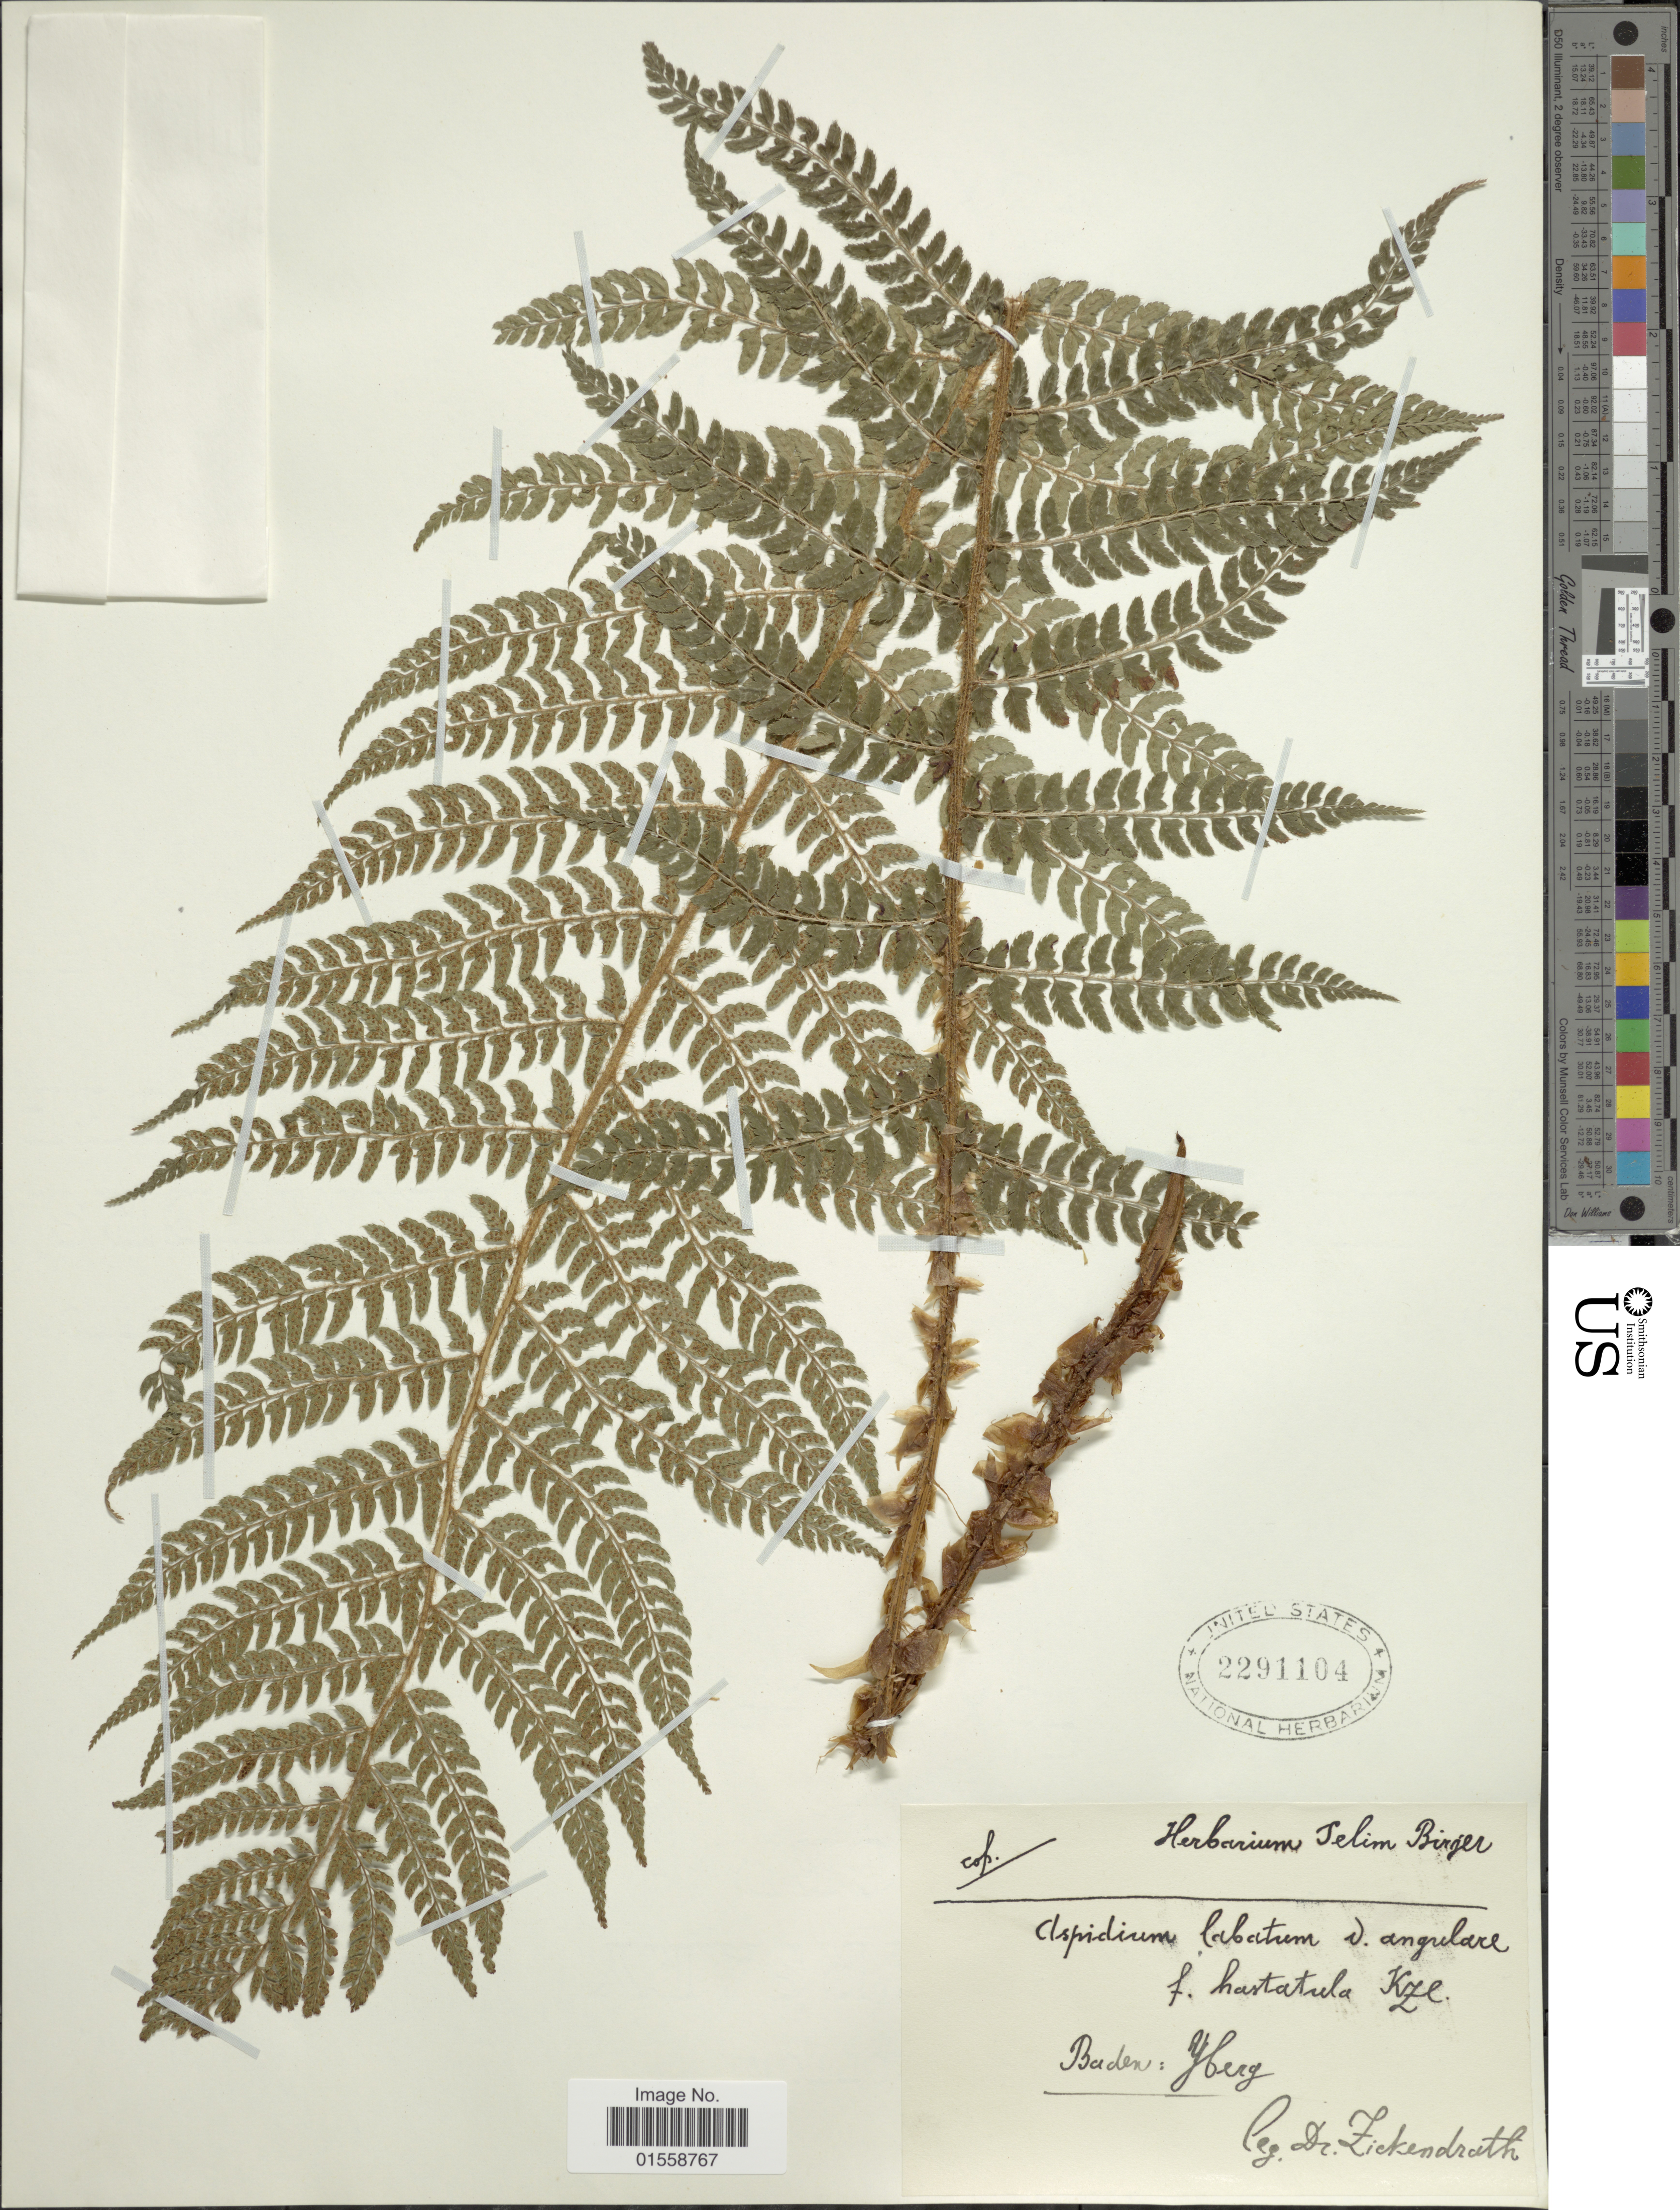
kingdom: Plantae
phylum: Tracheophyta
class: Polypodiopsida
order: Polypodiales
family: Dryopteridaceae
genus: Polystichum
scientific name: Polystichum setiferum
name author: (Forssk.) Moore ex Woynar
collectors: Lickendrath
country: Germany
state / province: Baden-Württemberg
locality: Baden: Yberg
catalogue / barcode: US 2291104